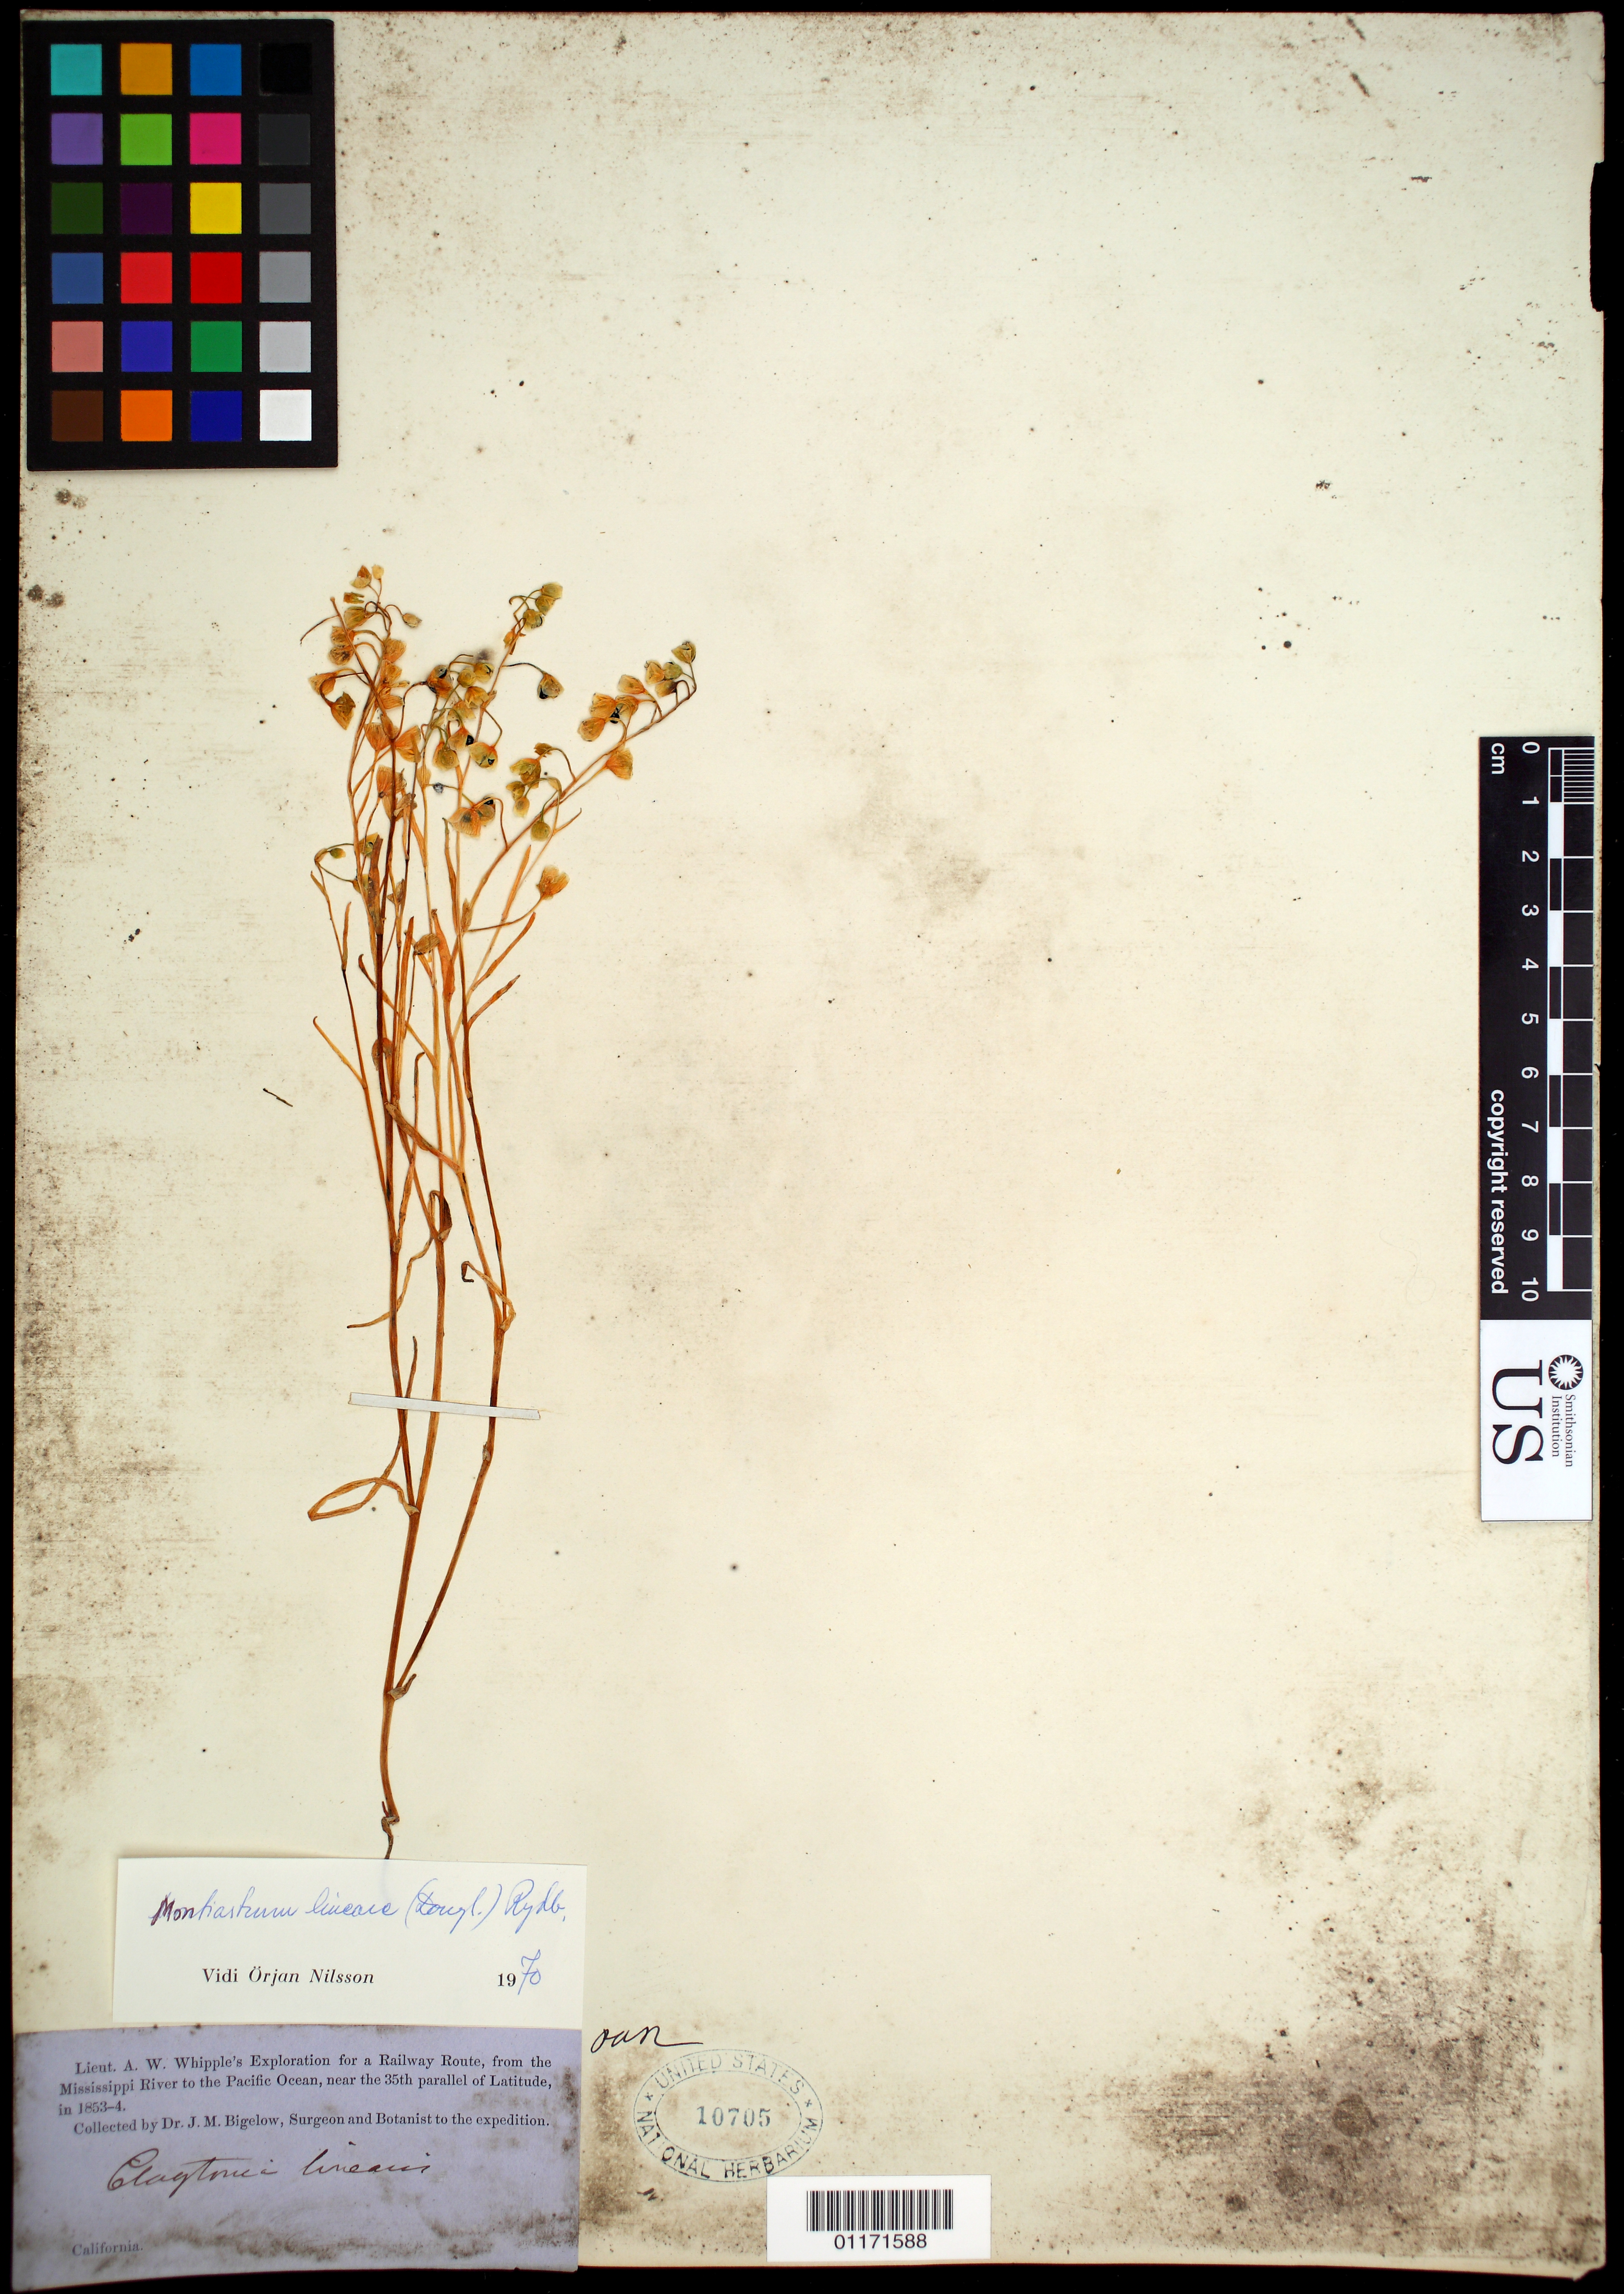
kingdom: Plantae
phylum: Tracheophyta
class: Magnoliopsida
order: Caryophyllales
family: Montiaceae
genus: Montia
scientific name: Montia linearis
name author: (Douglas) Greene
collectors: J. M. Bigelow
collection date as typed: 1853 to -- --- 1854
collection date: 1853/1854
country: United States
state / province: California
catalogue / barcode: US 10705